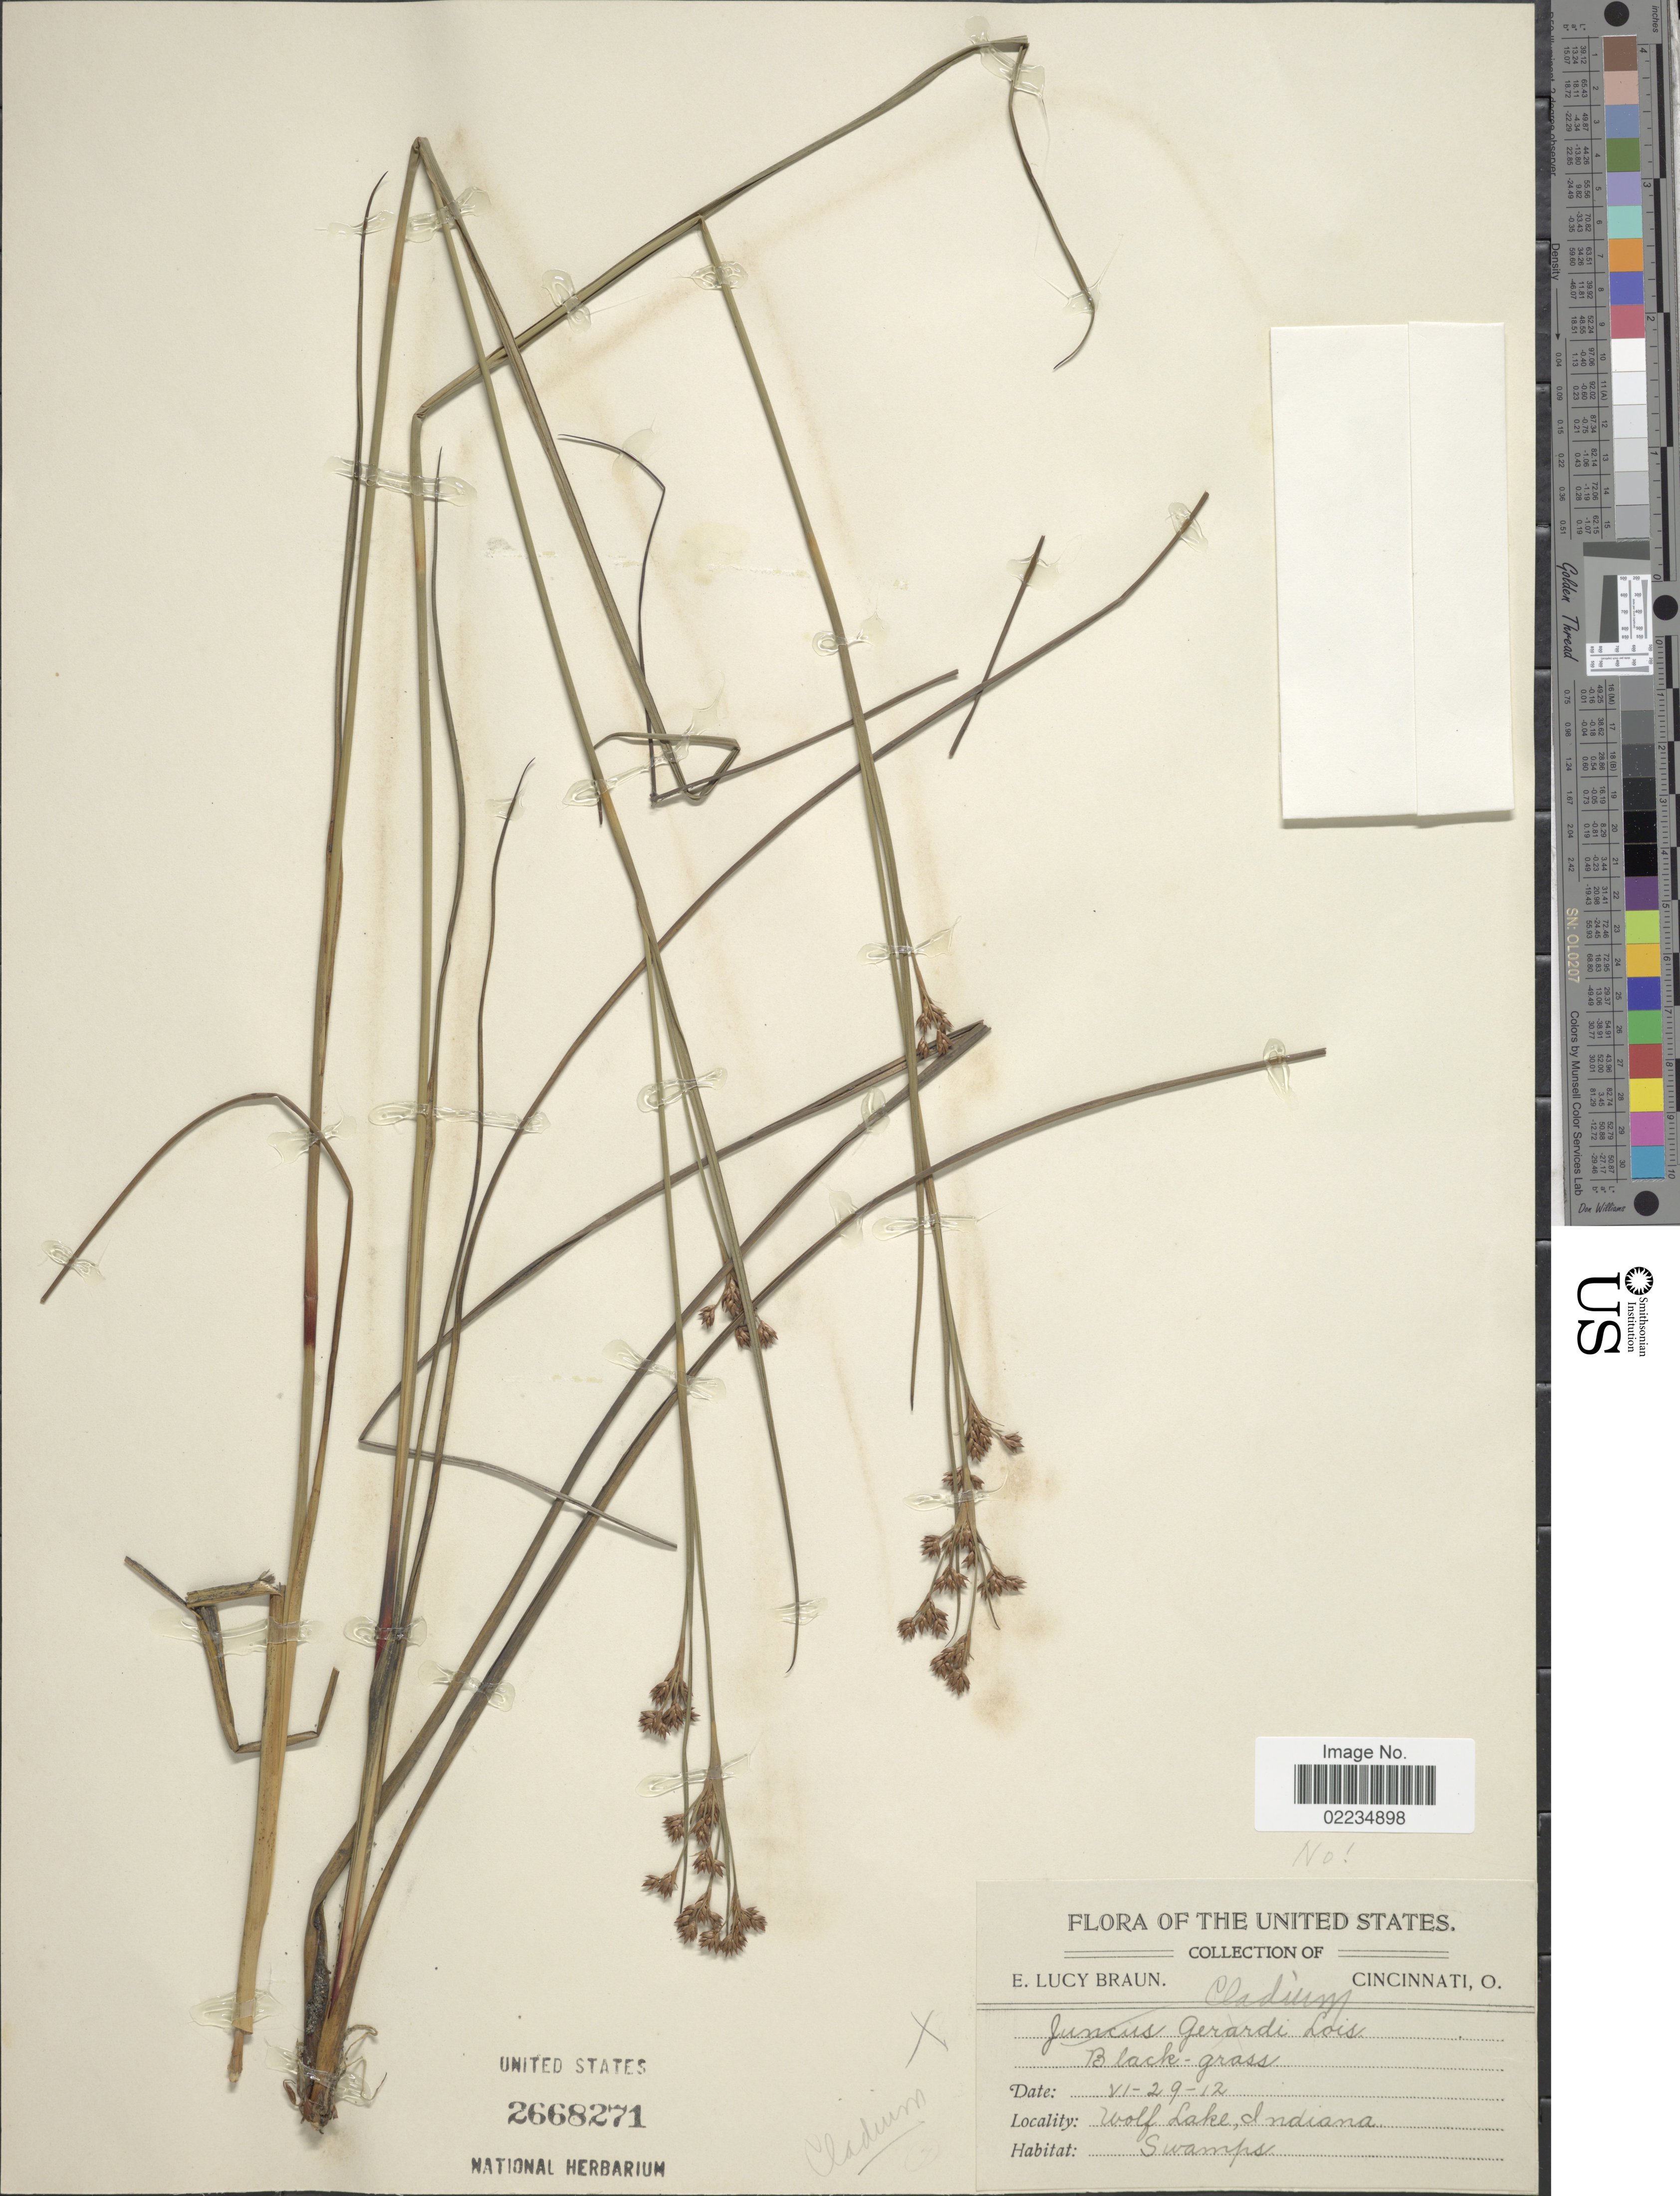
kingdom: Plantae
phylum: Tracheophyta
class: Liliopsida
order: Poales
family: Cyperaceae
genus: Cladium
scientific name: Cladium mariscoides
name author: (Muhl.) Torr.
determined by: Strong, Mark T., (BOT), Smithsonian Institution - National Museum of Natural History (UNITED STATES)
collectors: E. L. Braun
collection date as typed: Transcribed d/m/y: 29/6/12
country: United States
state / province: Indiana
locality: Wolf Lake, Indiana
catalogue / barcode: US 2668271